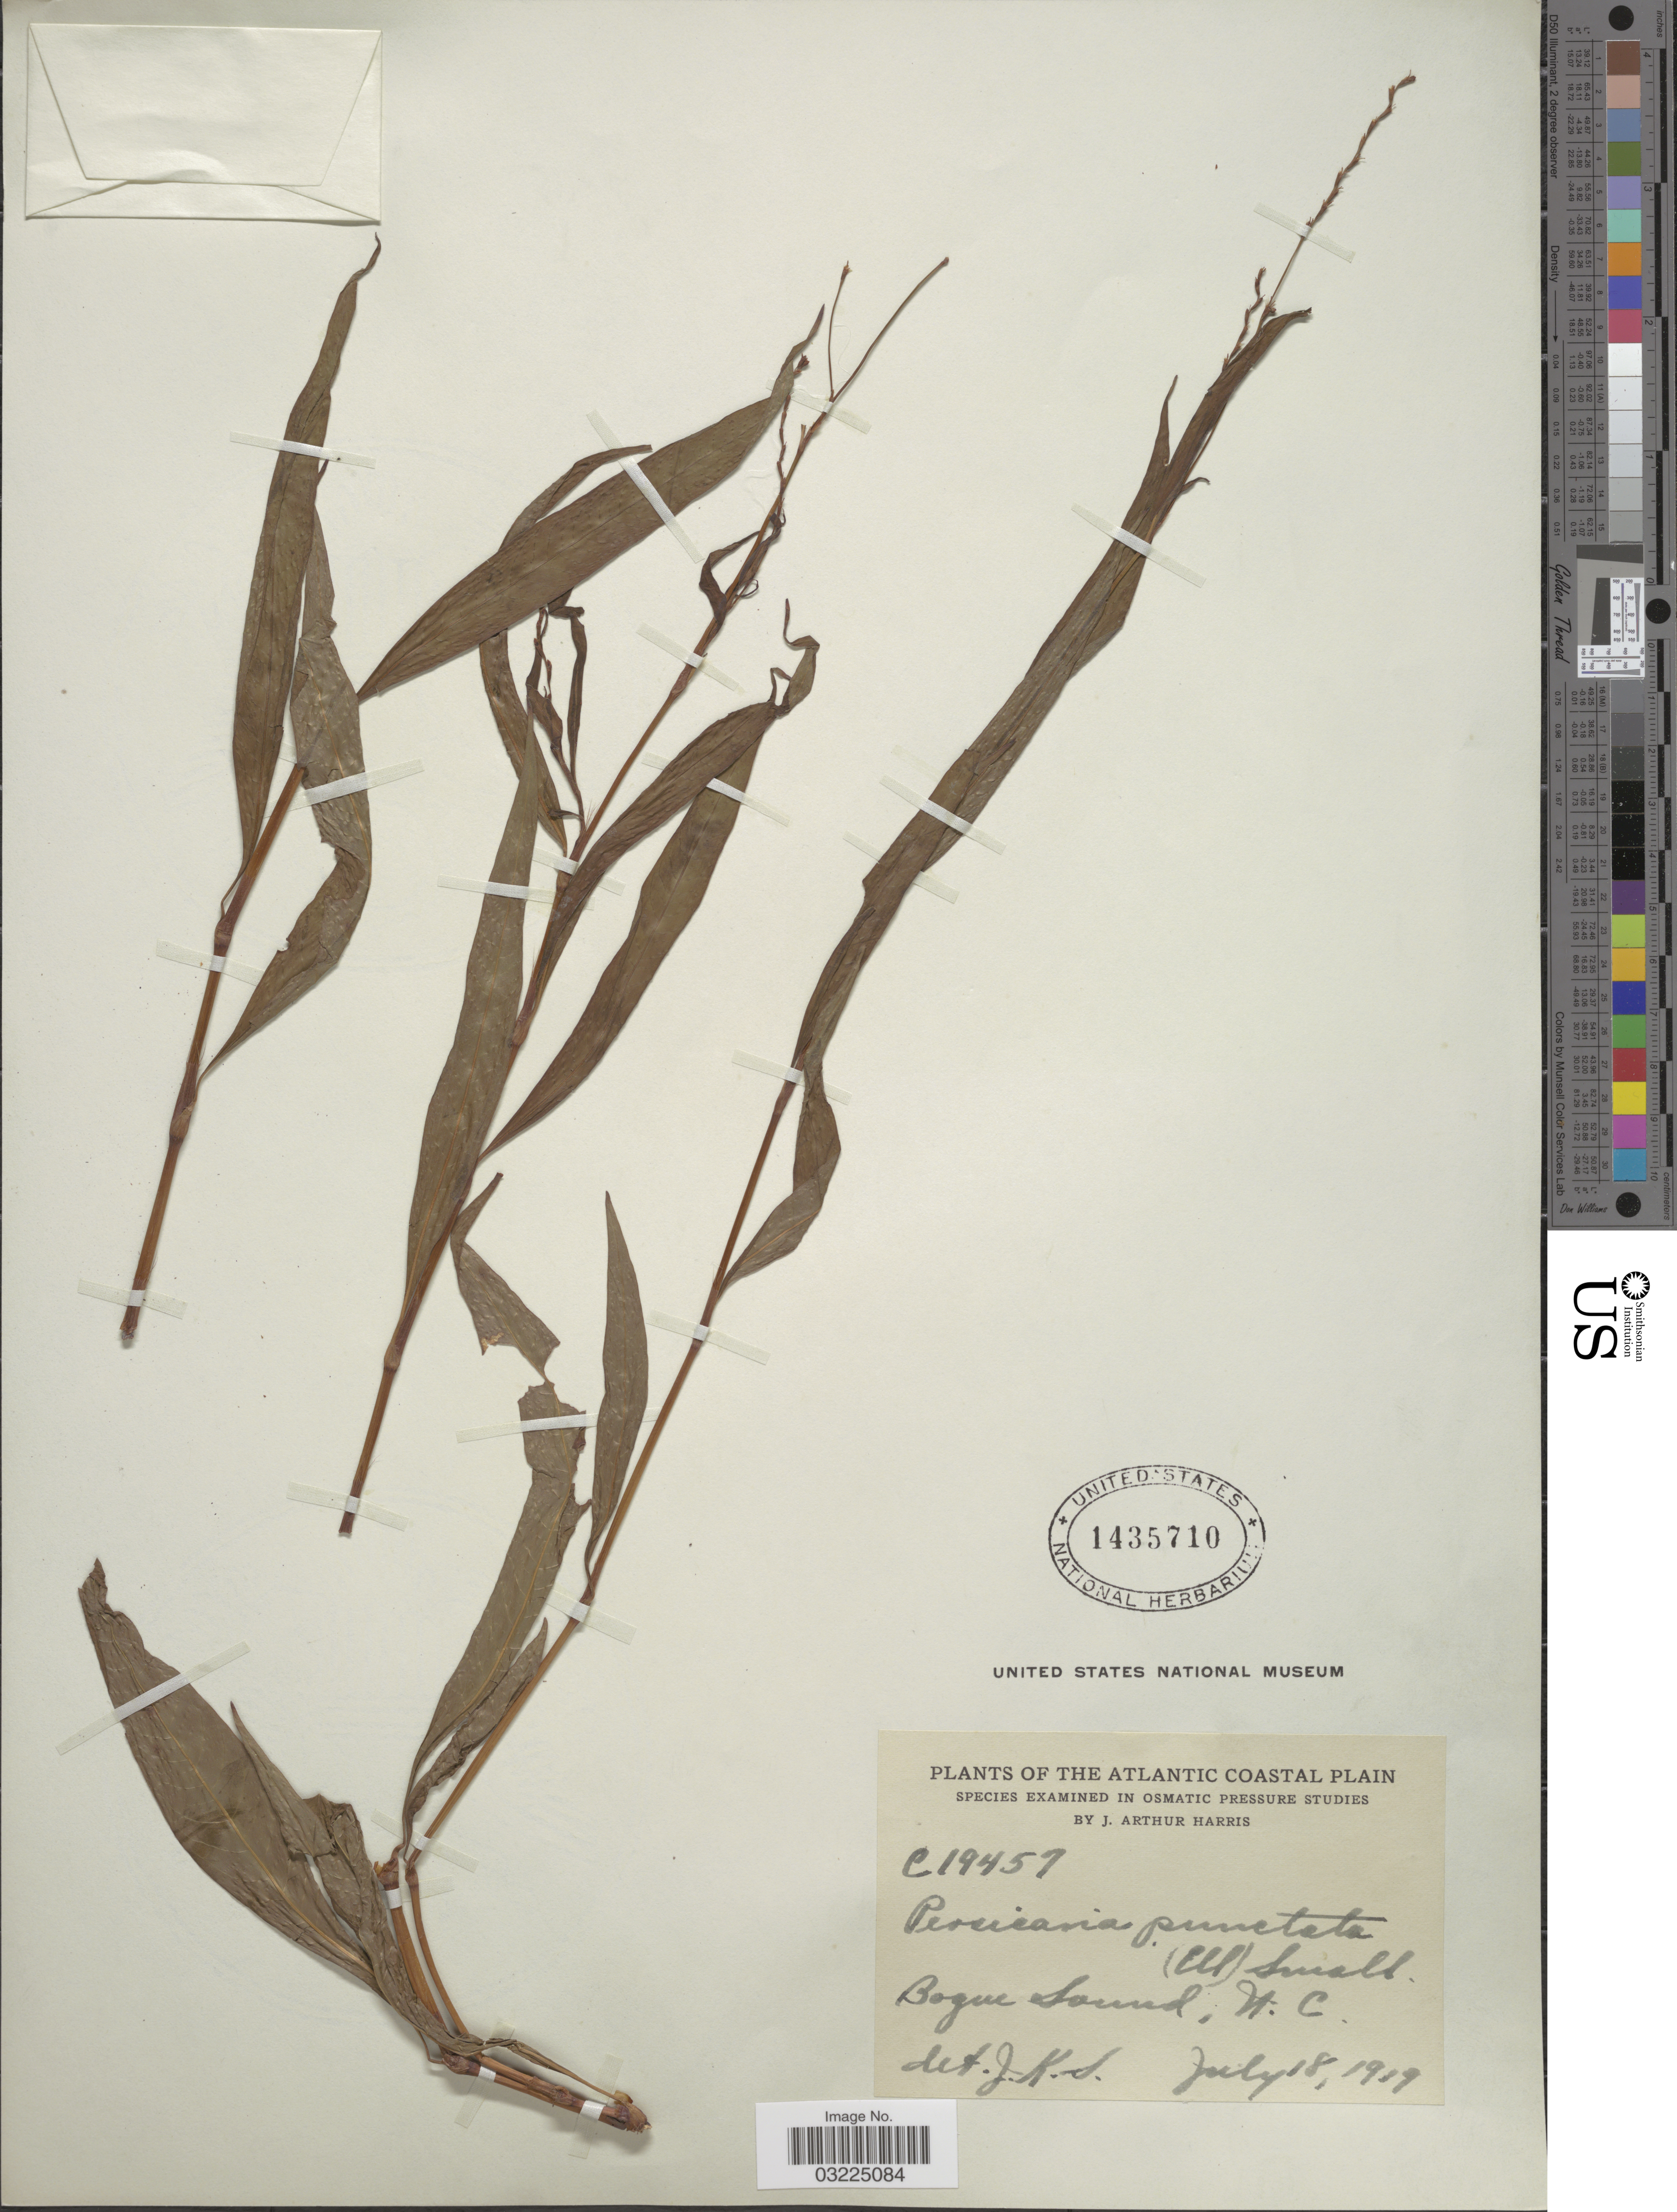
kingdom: Plantae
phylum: Tracheophyta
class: Magnoliopsida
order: Caryophyllales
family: Polygonaceae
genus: Persicaria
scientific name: Persicaria punctata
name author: (Elliott) Small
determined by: Atha, D. E.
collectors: J. A. Harris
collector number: C19457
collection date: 1919-07-18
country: United States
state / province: North Carolina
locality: The Atlantic Coastal Plain, Bogue Sound.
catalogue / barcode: US 1435710